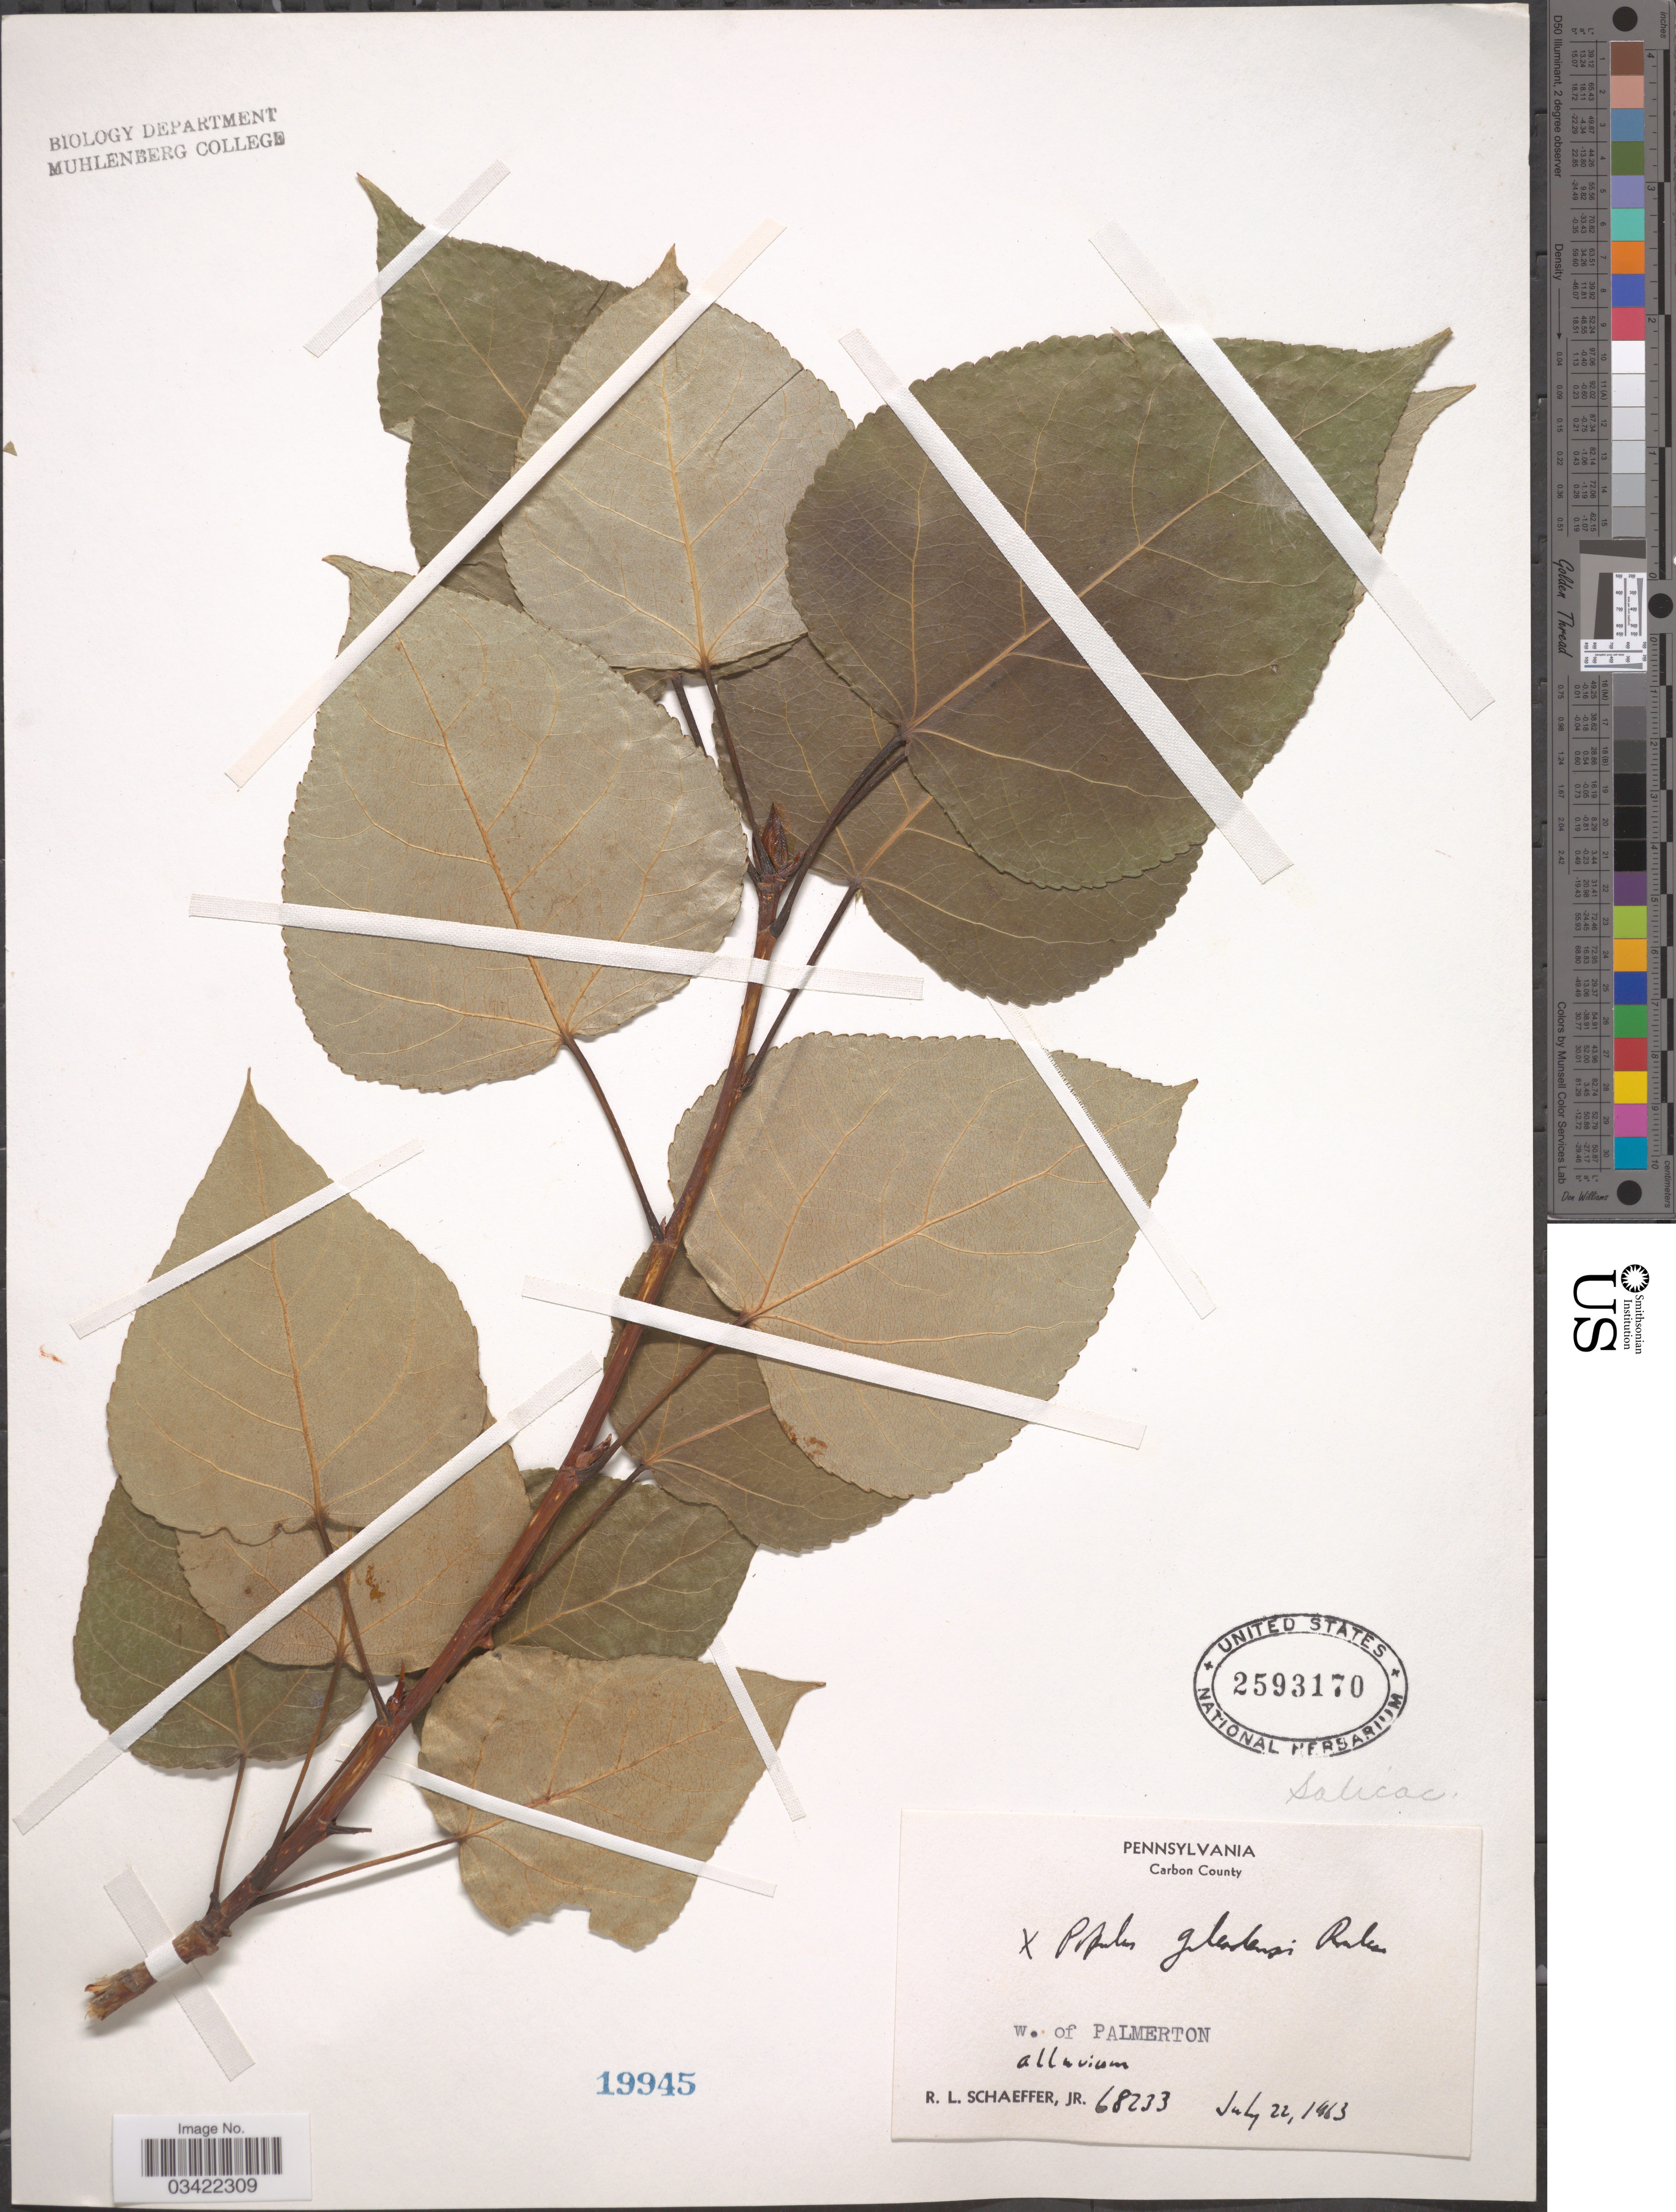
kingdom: Plantae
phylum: Tracheophyta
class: Magnoliopsida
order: Malpighiales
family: Salicaceae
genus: Populus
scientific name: Populus x jackii 'Balm of Gilead'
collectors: R. L. Schaeffer Jr.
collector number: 68233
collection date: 1963-07-22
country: United States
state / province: Pennsylvania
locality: Carbon County. W. of Palmerton.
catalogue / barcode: US 2593170